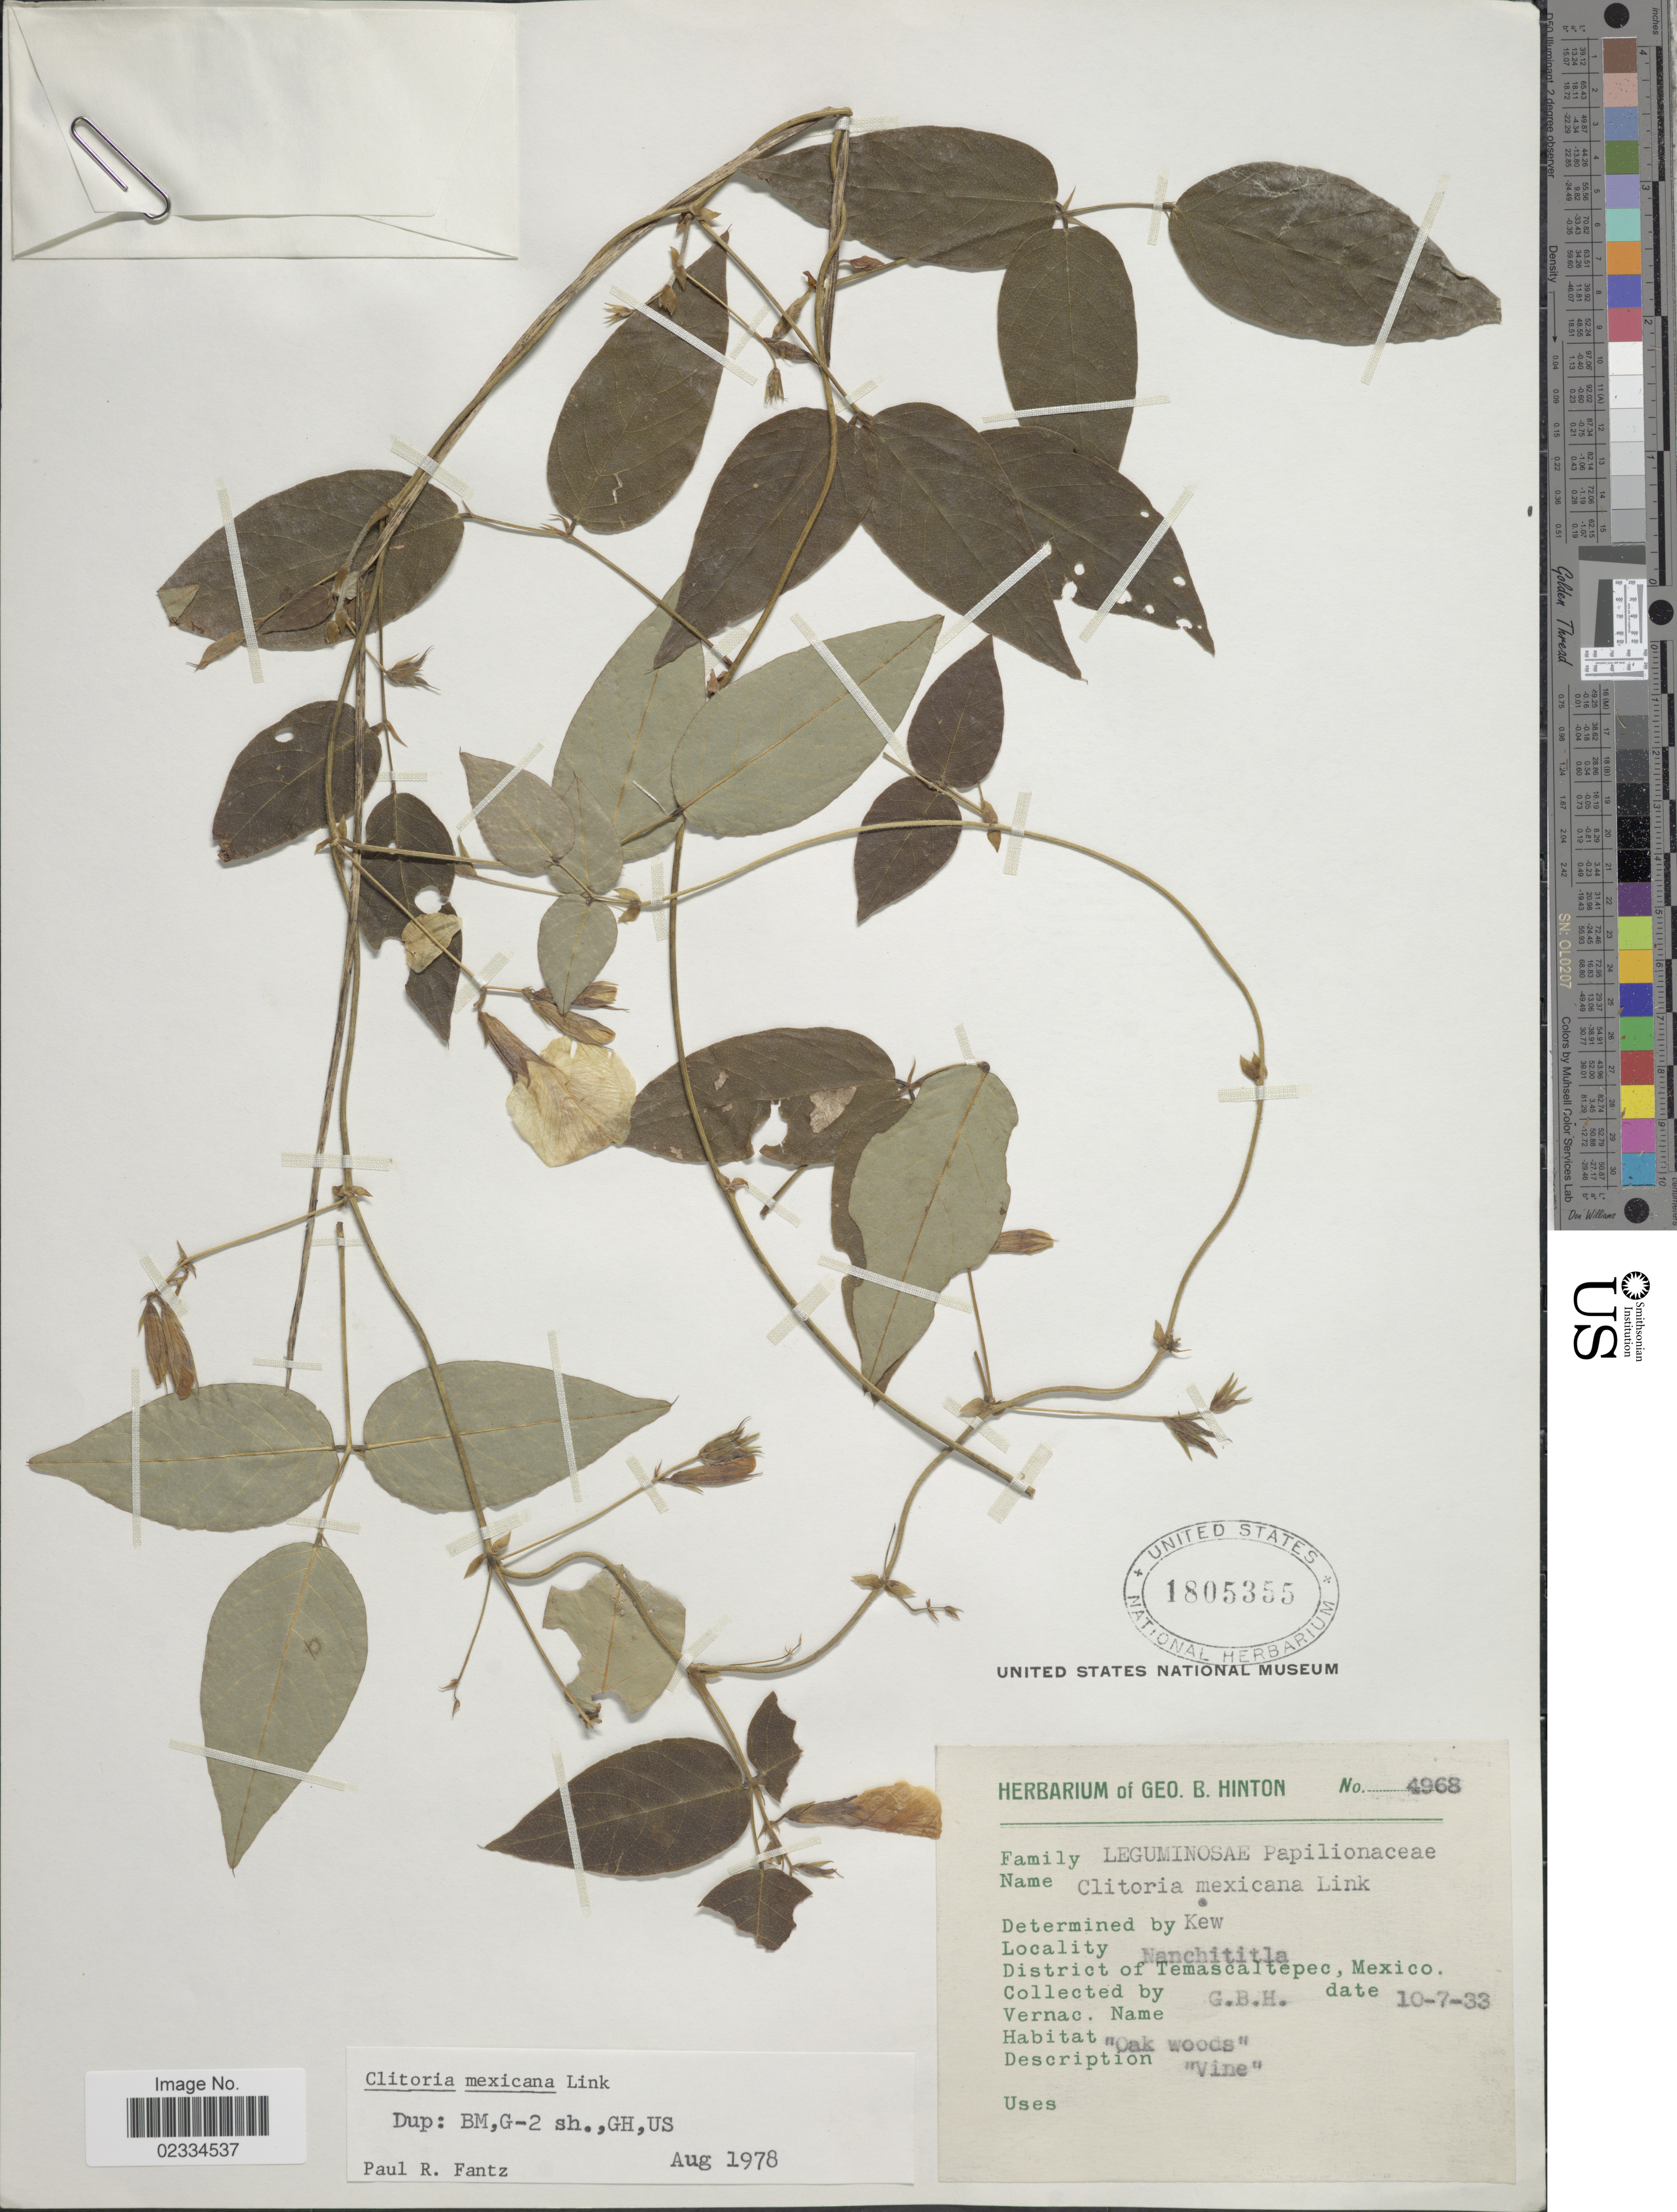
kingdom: Plantae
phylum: Tracheophyta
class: Magnoliopsida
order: Fabales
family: Fabaceae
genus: Clitoria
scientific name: Clitoria mexicana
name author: Link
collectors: G. B. Hinton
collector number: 4968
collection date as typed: Transcribed d/m/y: 7/10/33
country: Mexico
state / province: México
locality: Nanchititla, District of Temascaltepec,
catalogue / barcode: US 1805355